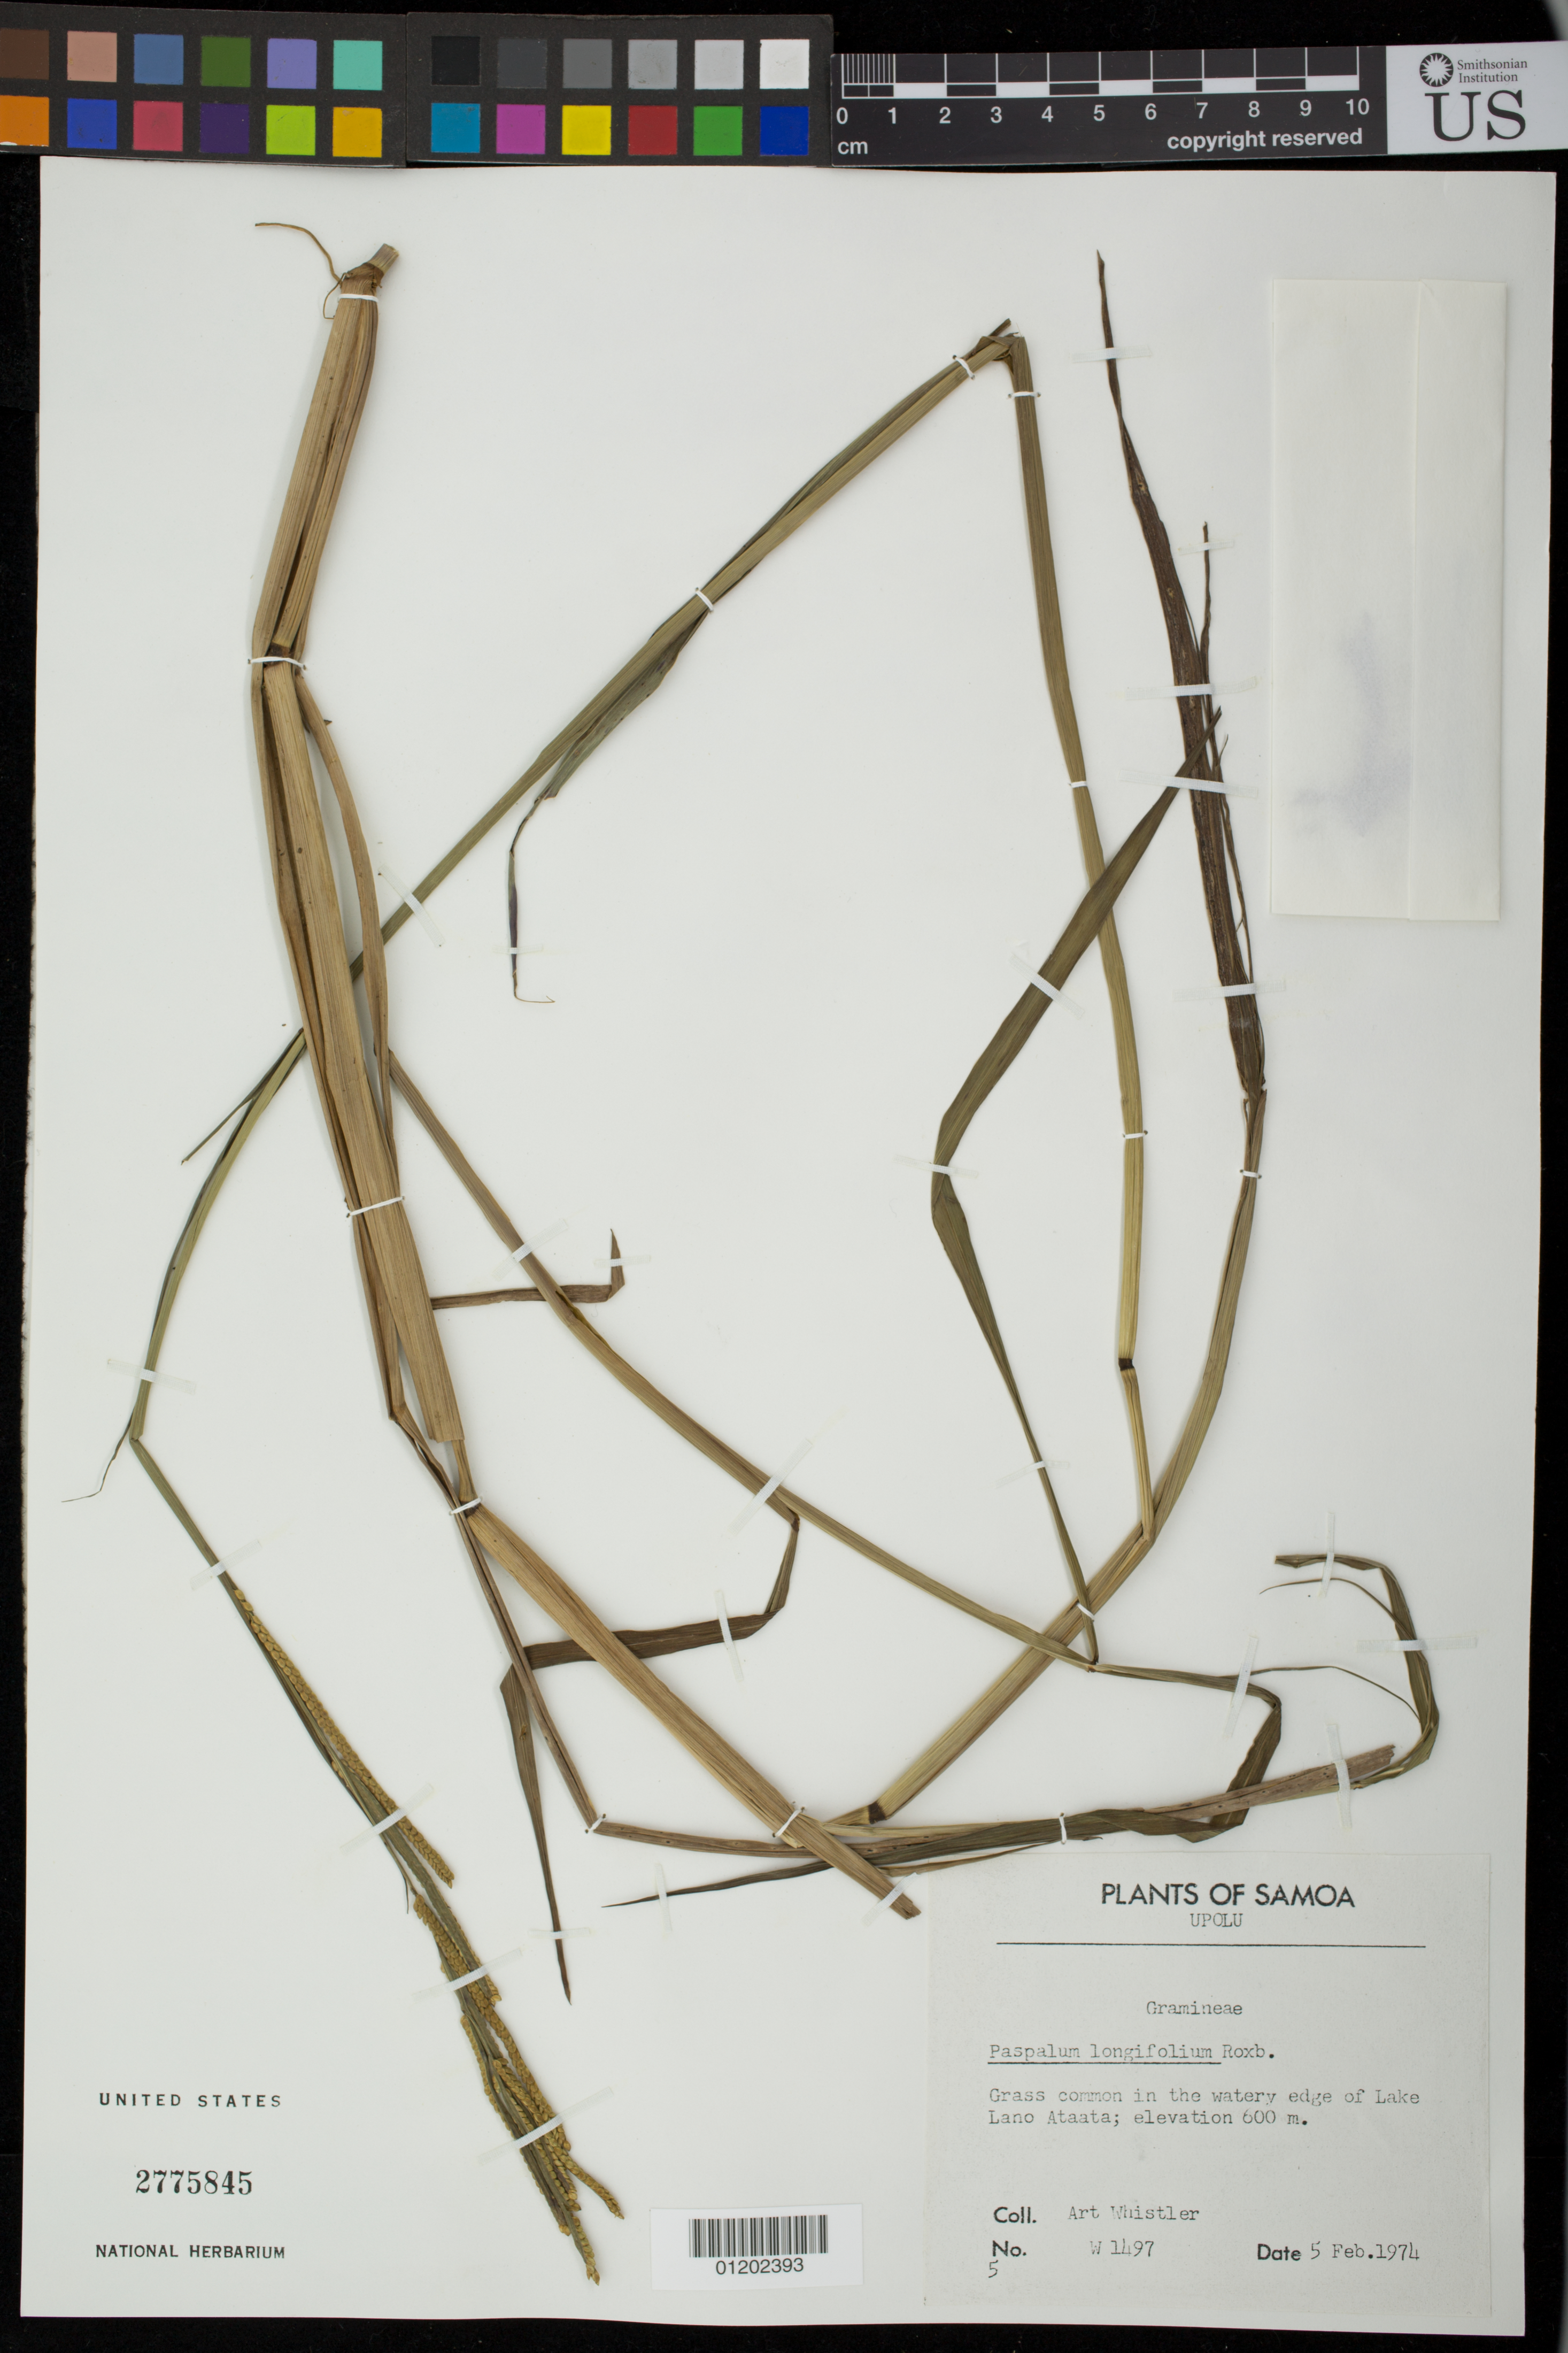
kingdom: Plantae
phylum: Tracheophyta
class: Liliopsida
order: Poales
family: Poaceae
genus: Paspalum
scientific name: Paspalum longifolium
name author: Roxb.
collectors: A. Whistler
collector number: W1497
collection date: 1974-02-05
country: Samoa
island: Upolu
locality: Edge of Lake Lano Ataata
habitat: Watery edge of Lake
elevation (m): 600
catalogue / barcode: US 2775845